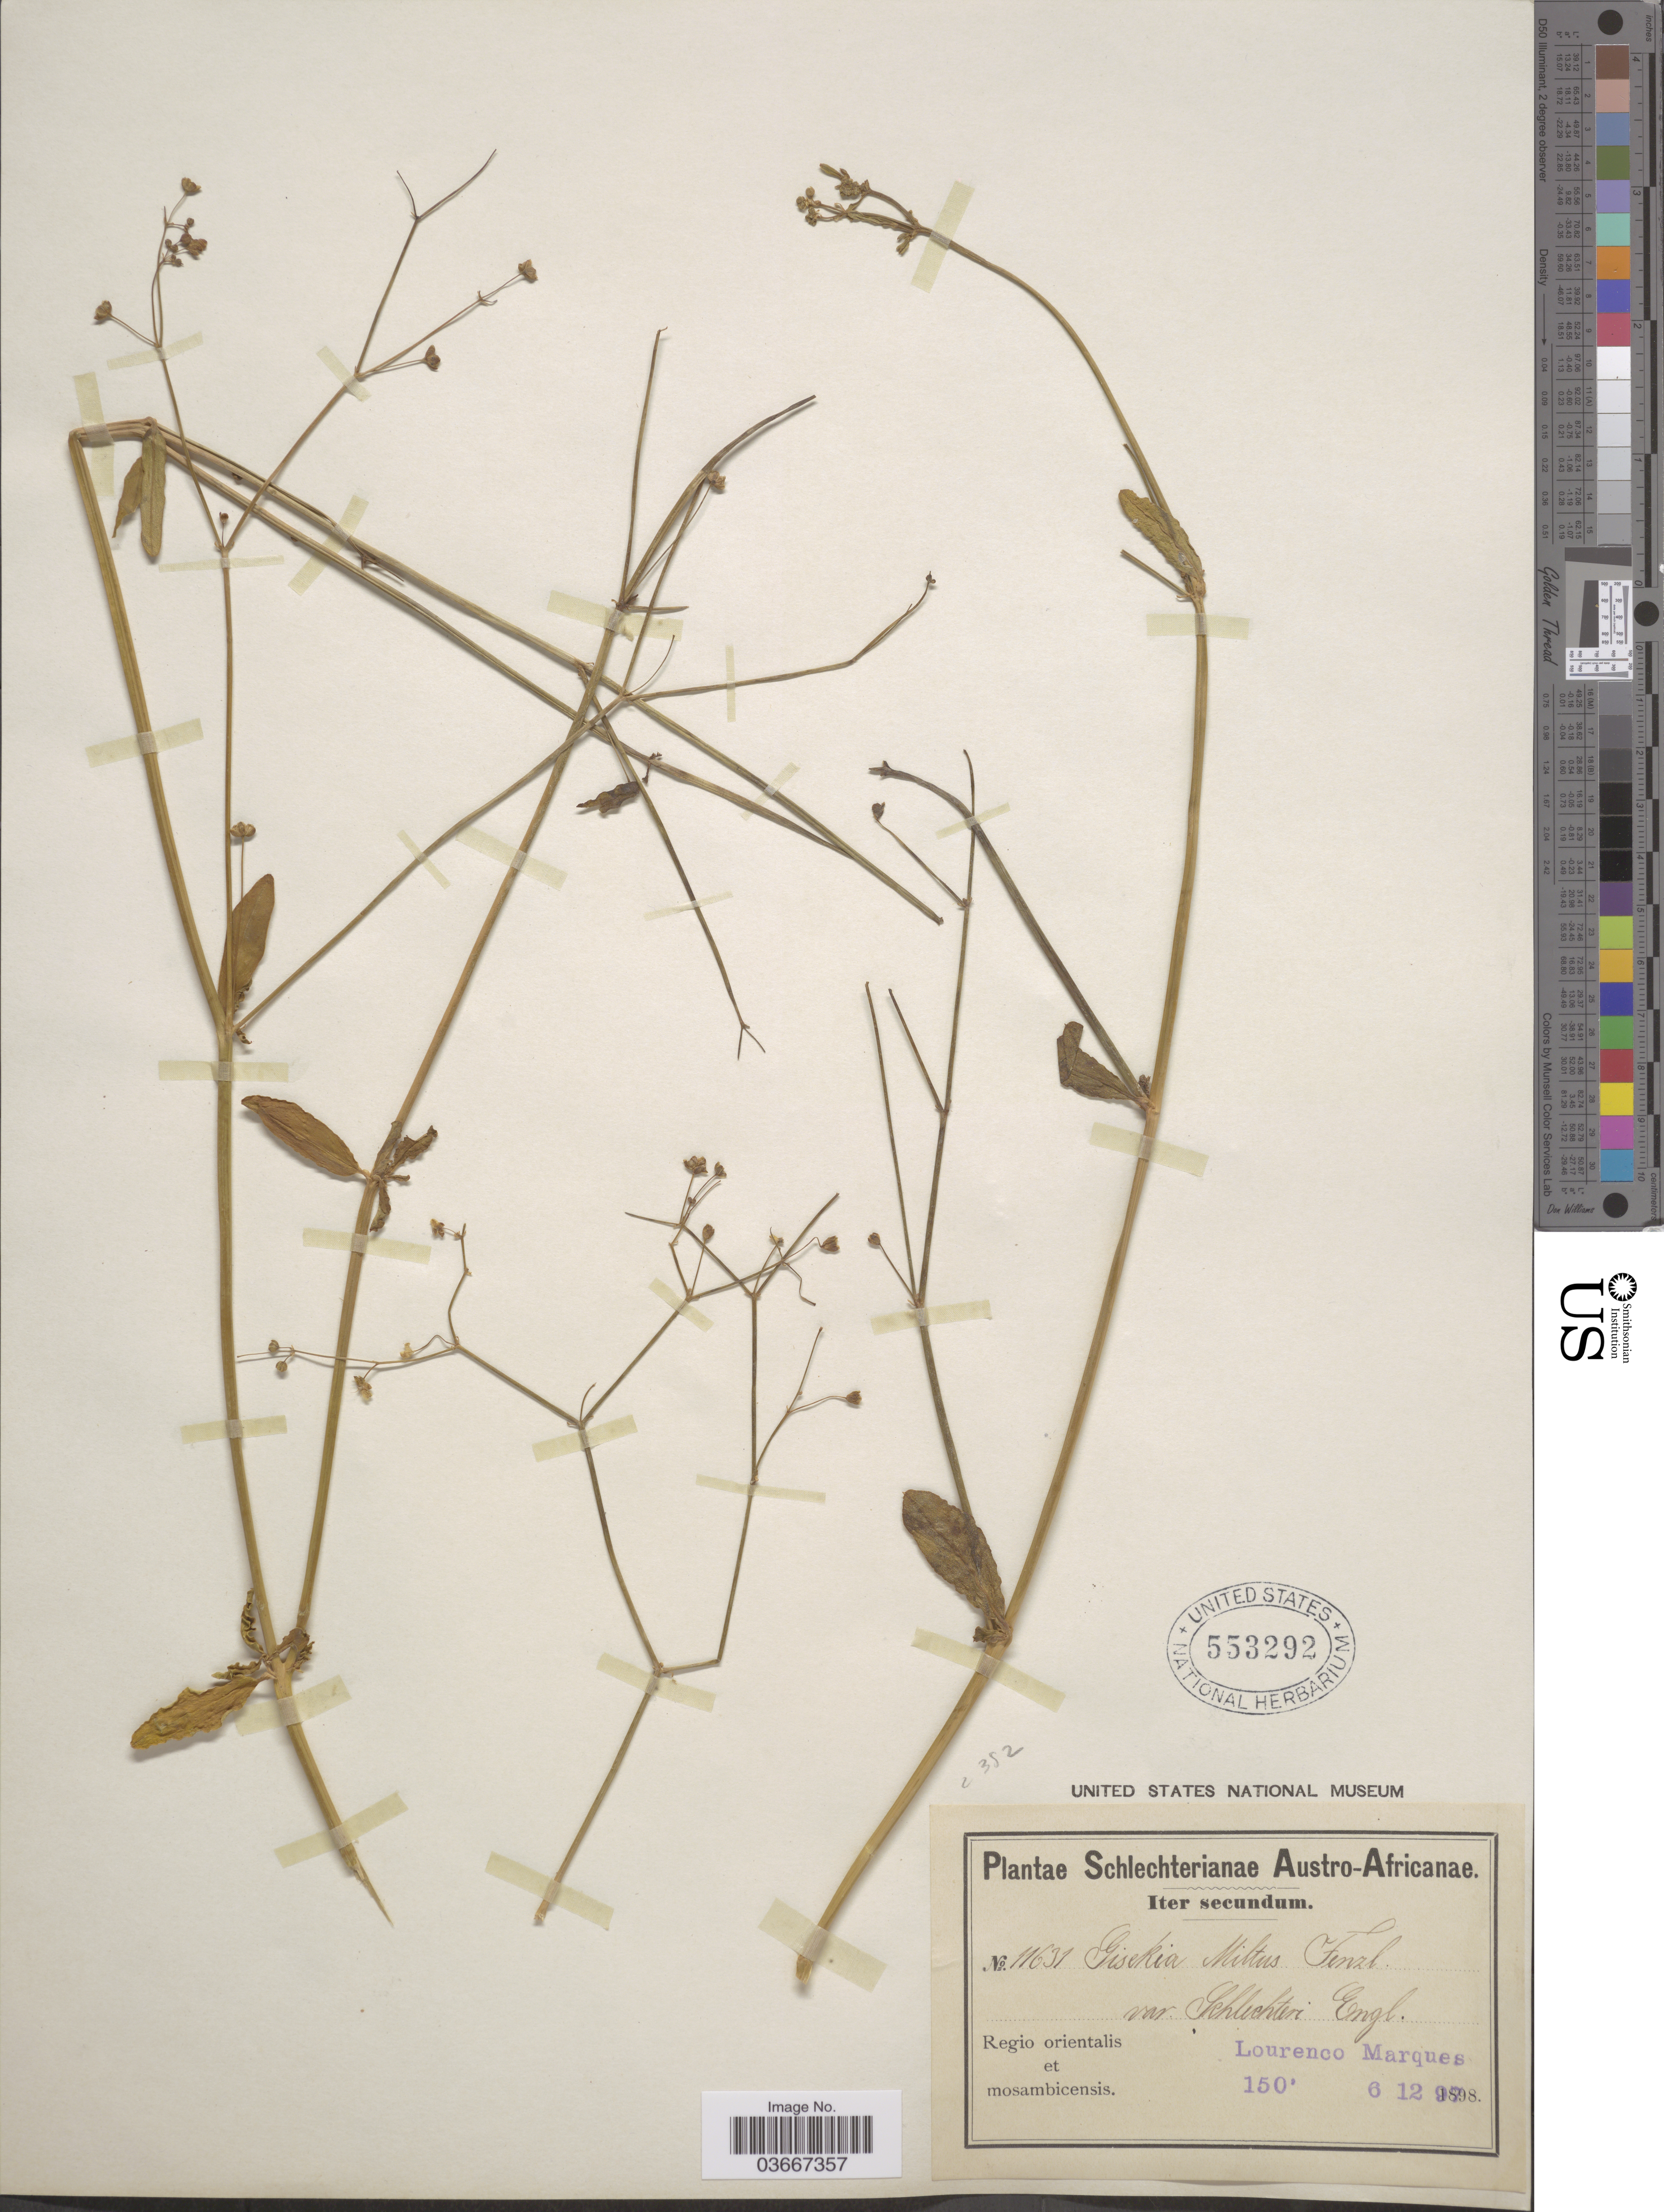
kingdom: Plantae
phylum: Tracheophyta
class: Magnoliopsida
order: Caryophyllales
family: Gisekiaceae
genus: Gisekia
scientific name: Gisekia africana var. cymosa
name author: Adamson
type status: Isotype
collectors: F. R. R. Schlechter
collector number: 11631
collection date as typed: Transcribed d/m/y: 6/12/97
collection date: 1897-12-06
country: Mozambique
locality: Austro-Africanae. Regio orientalis. Lourenco Marques.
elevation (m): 46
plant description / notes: Annotated as Gisekia miltus var. schlechteri Engl., apparently an ined. name never published.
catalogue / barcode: US 553292